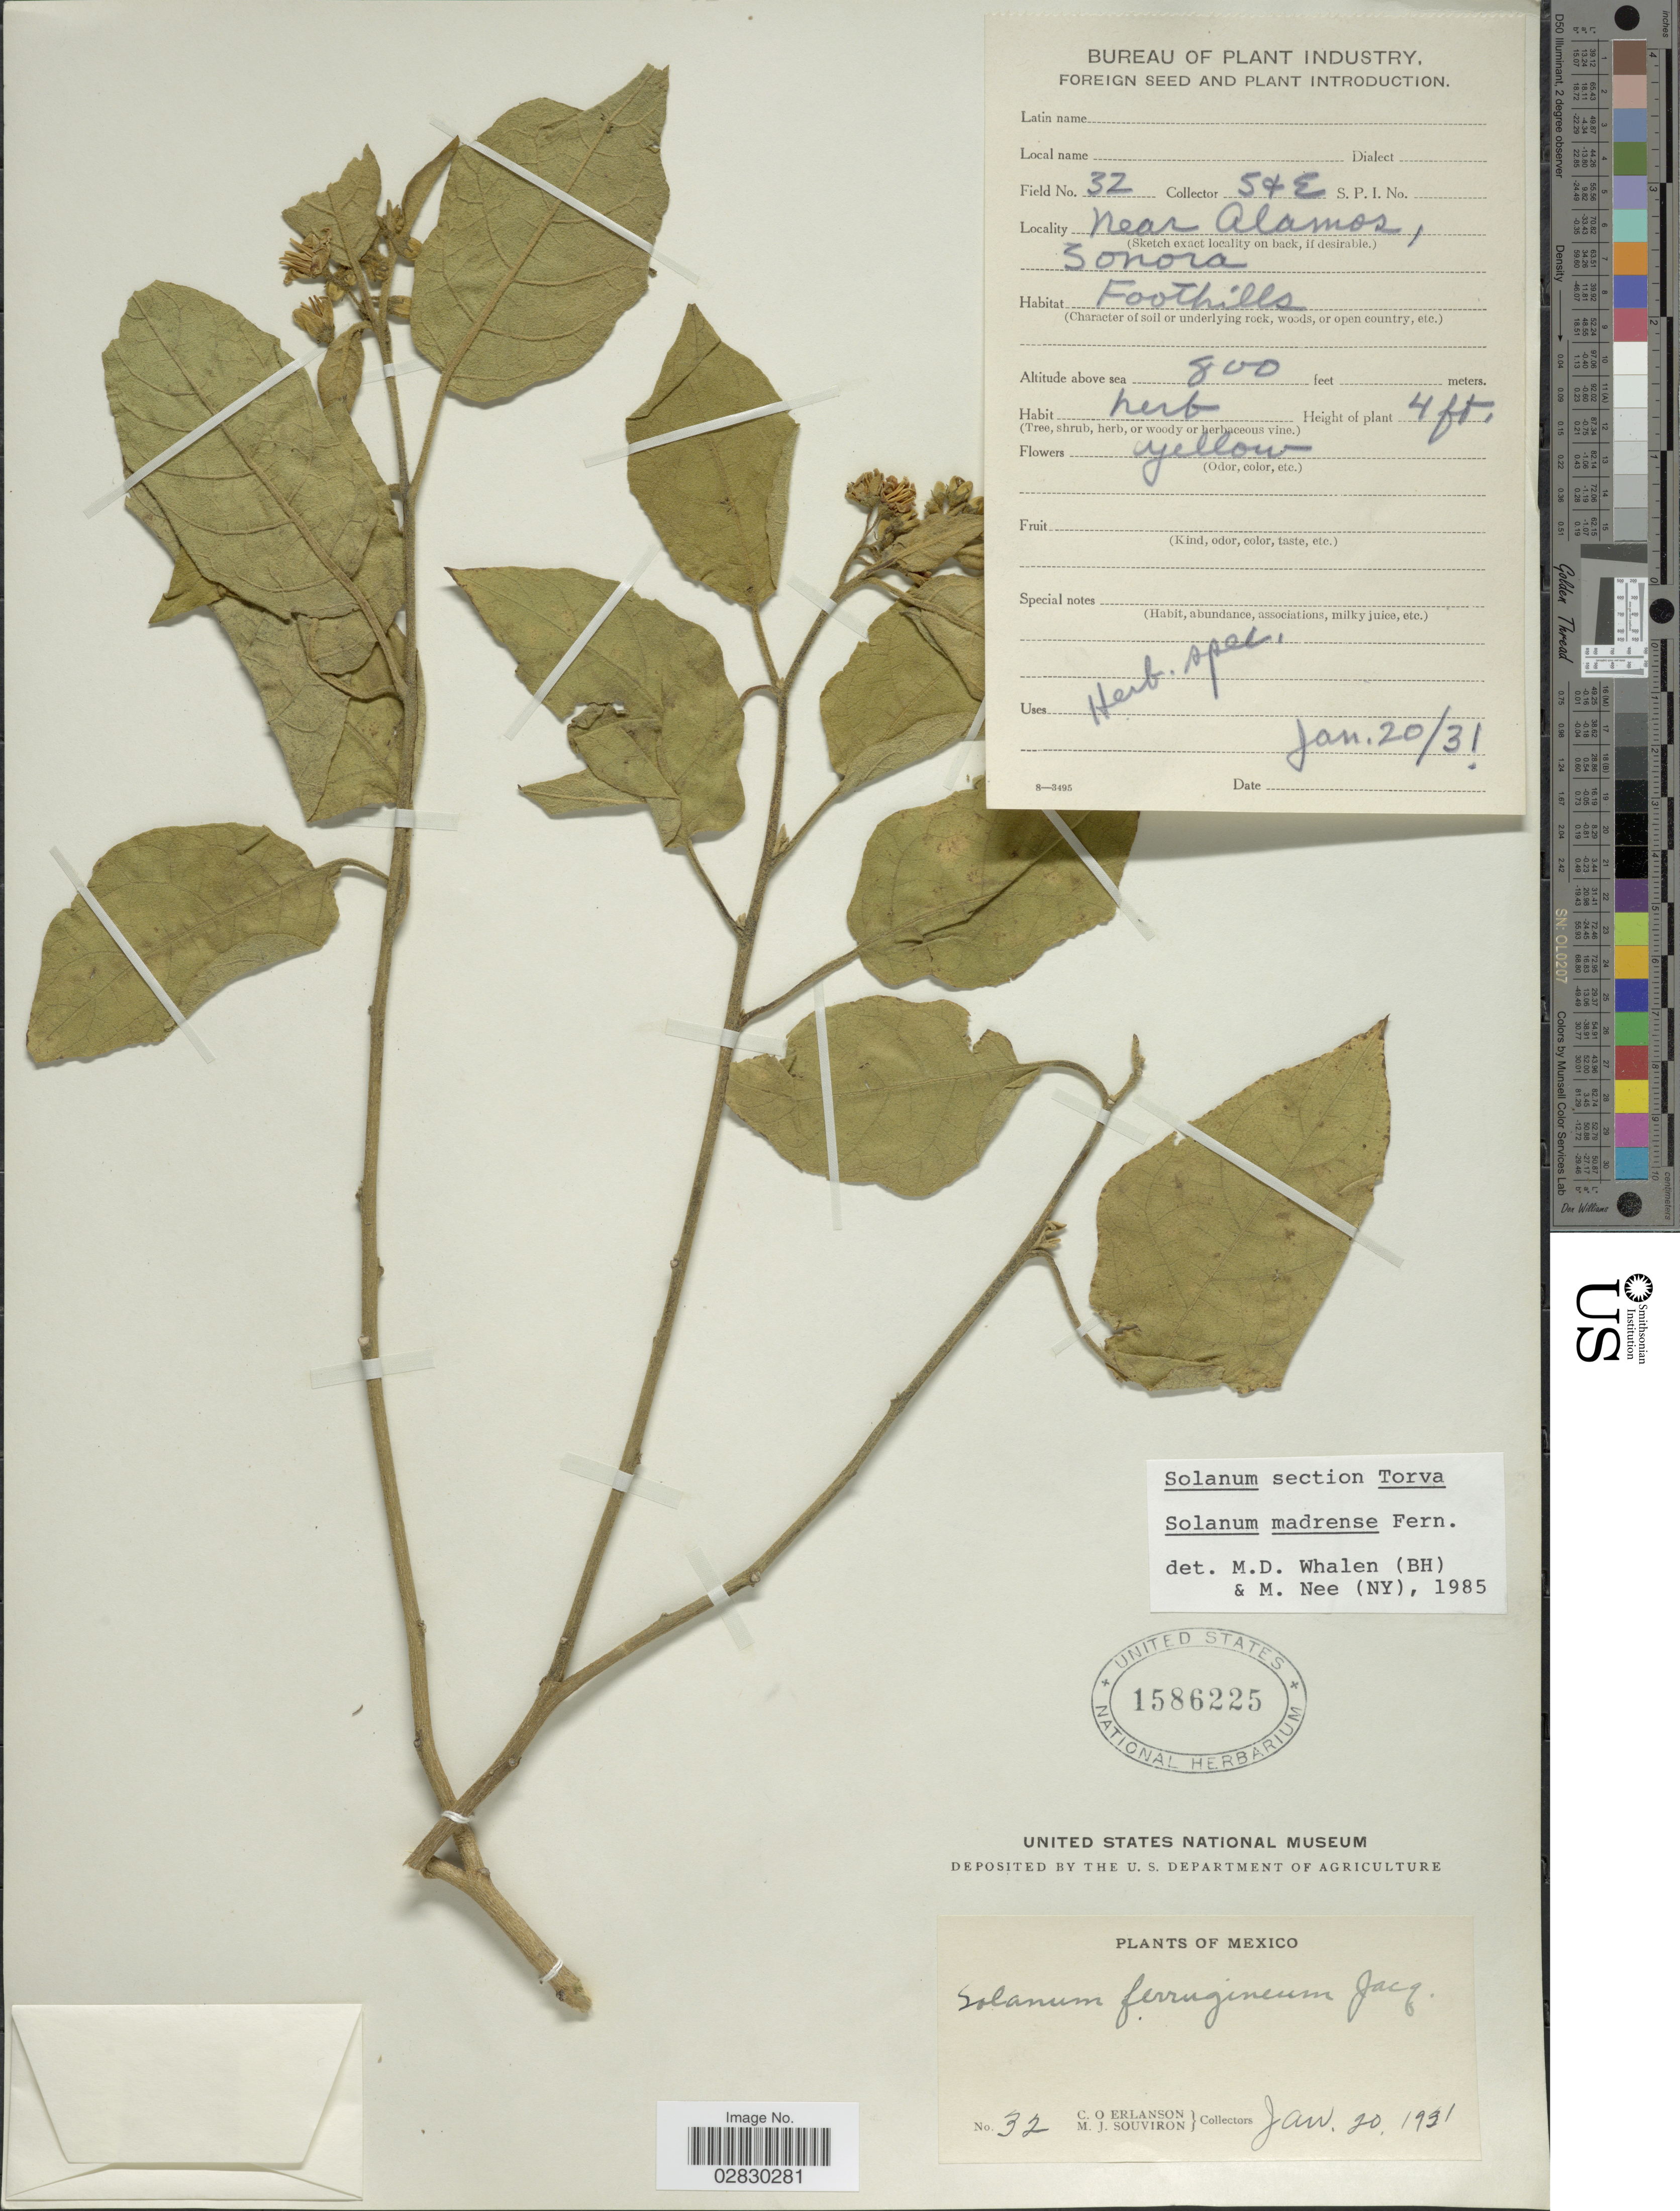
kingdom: Plantae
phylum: Tracheophyta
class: Magnoliopsida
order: Solanales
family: Solanaceae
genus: Solanum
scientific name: Solanum madrense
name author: Fernald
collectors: C. O. Erlanson & M. J. Souviron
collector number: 32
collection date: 1931-01-20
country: Mexico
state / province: Sonora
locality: Near Alamos.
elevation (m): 244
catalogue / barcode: US 1586225